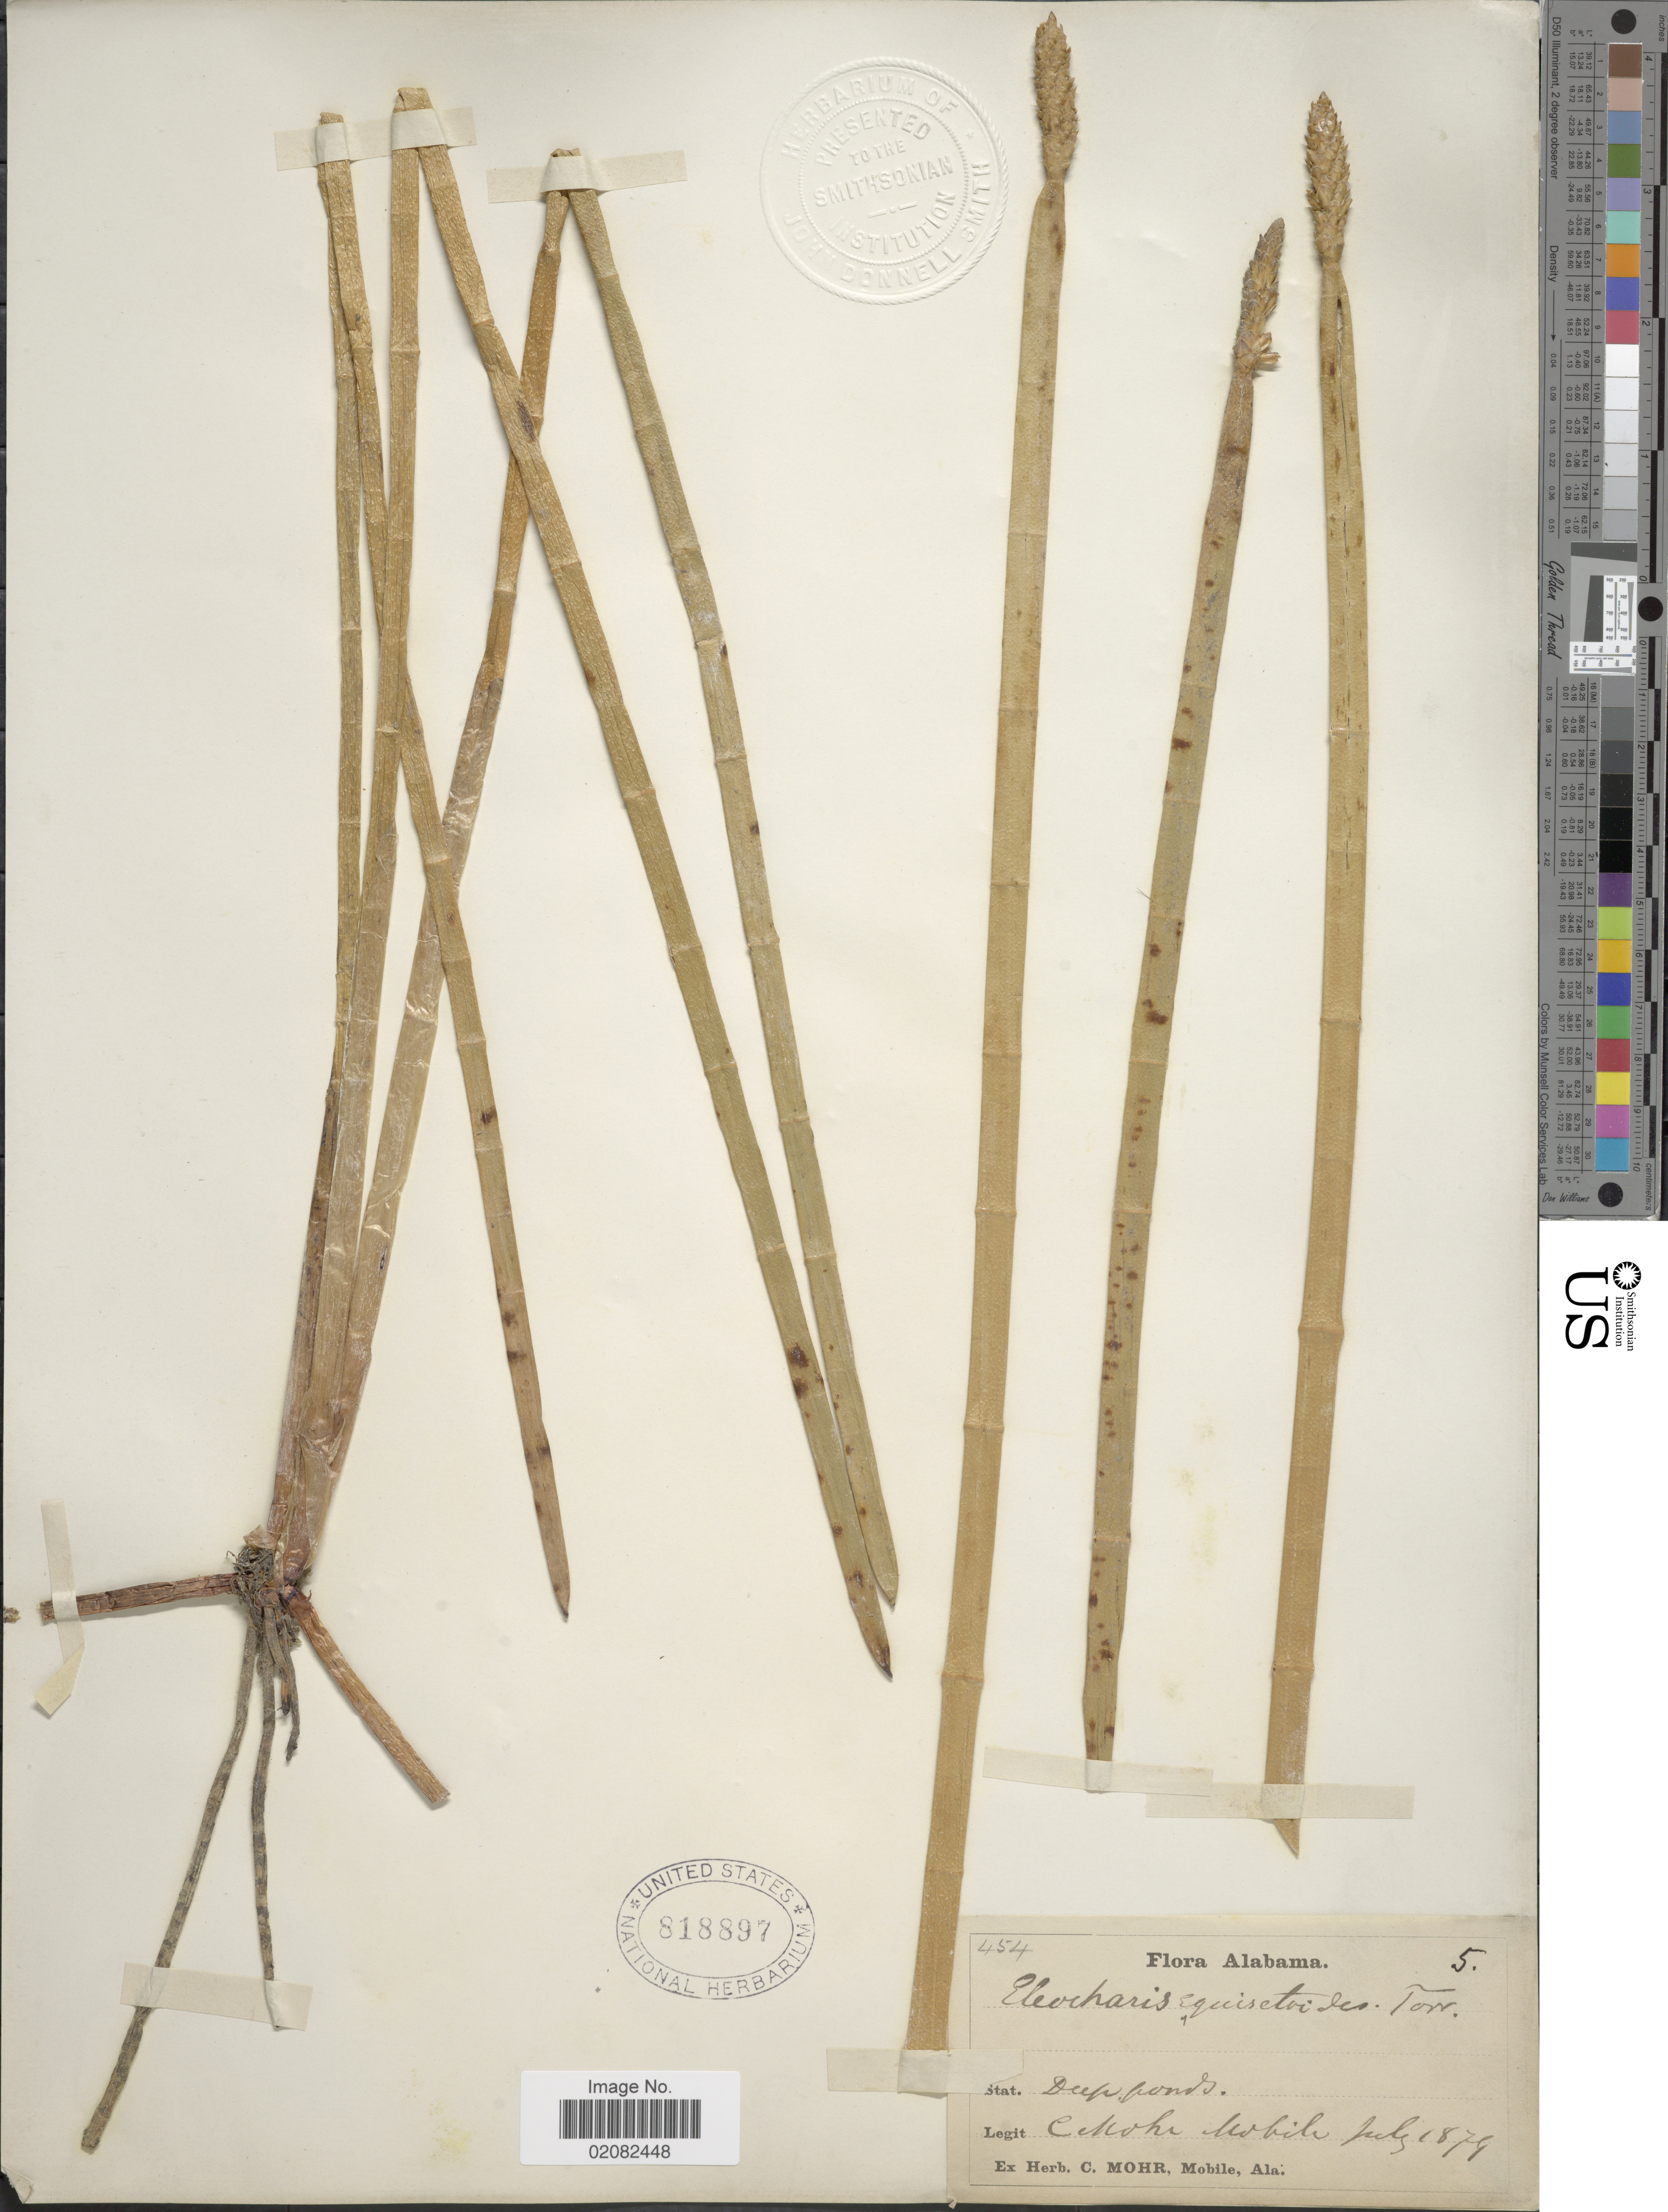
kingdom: Plantae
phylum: Tracheophyta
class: Liliopsida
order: Poales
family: Cyperaceae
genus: Eleocharis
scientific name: Eleocharis equisetoides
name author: (Elliott) Torr.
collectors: C. T. Mohr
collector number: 454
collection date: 1874-07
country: United States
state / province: Alabama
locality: Mobile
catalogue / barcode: US 818897